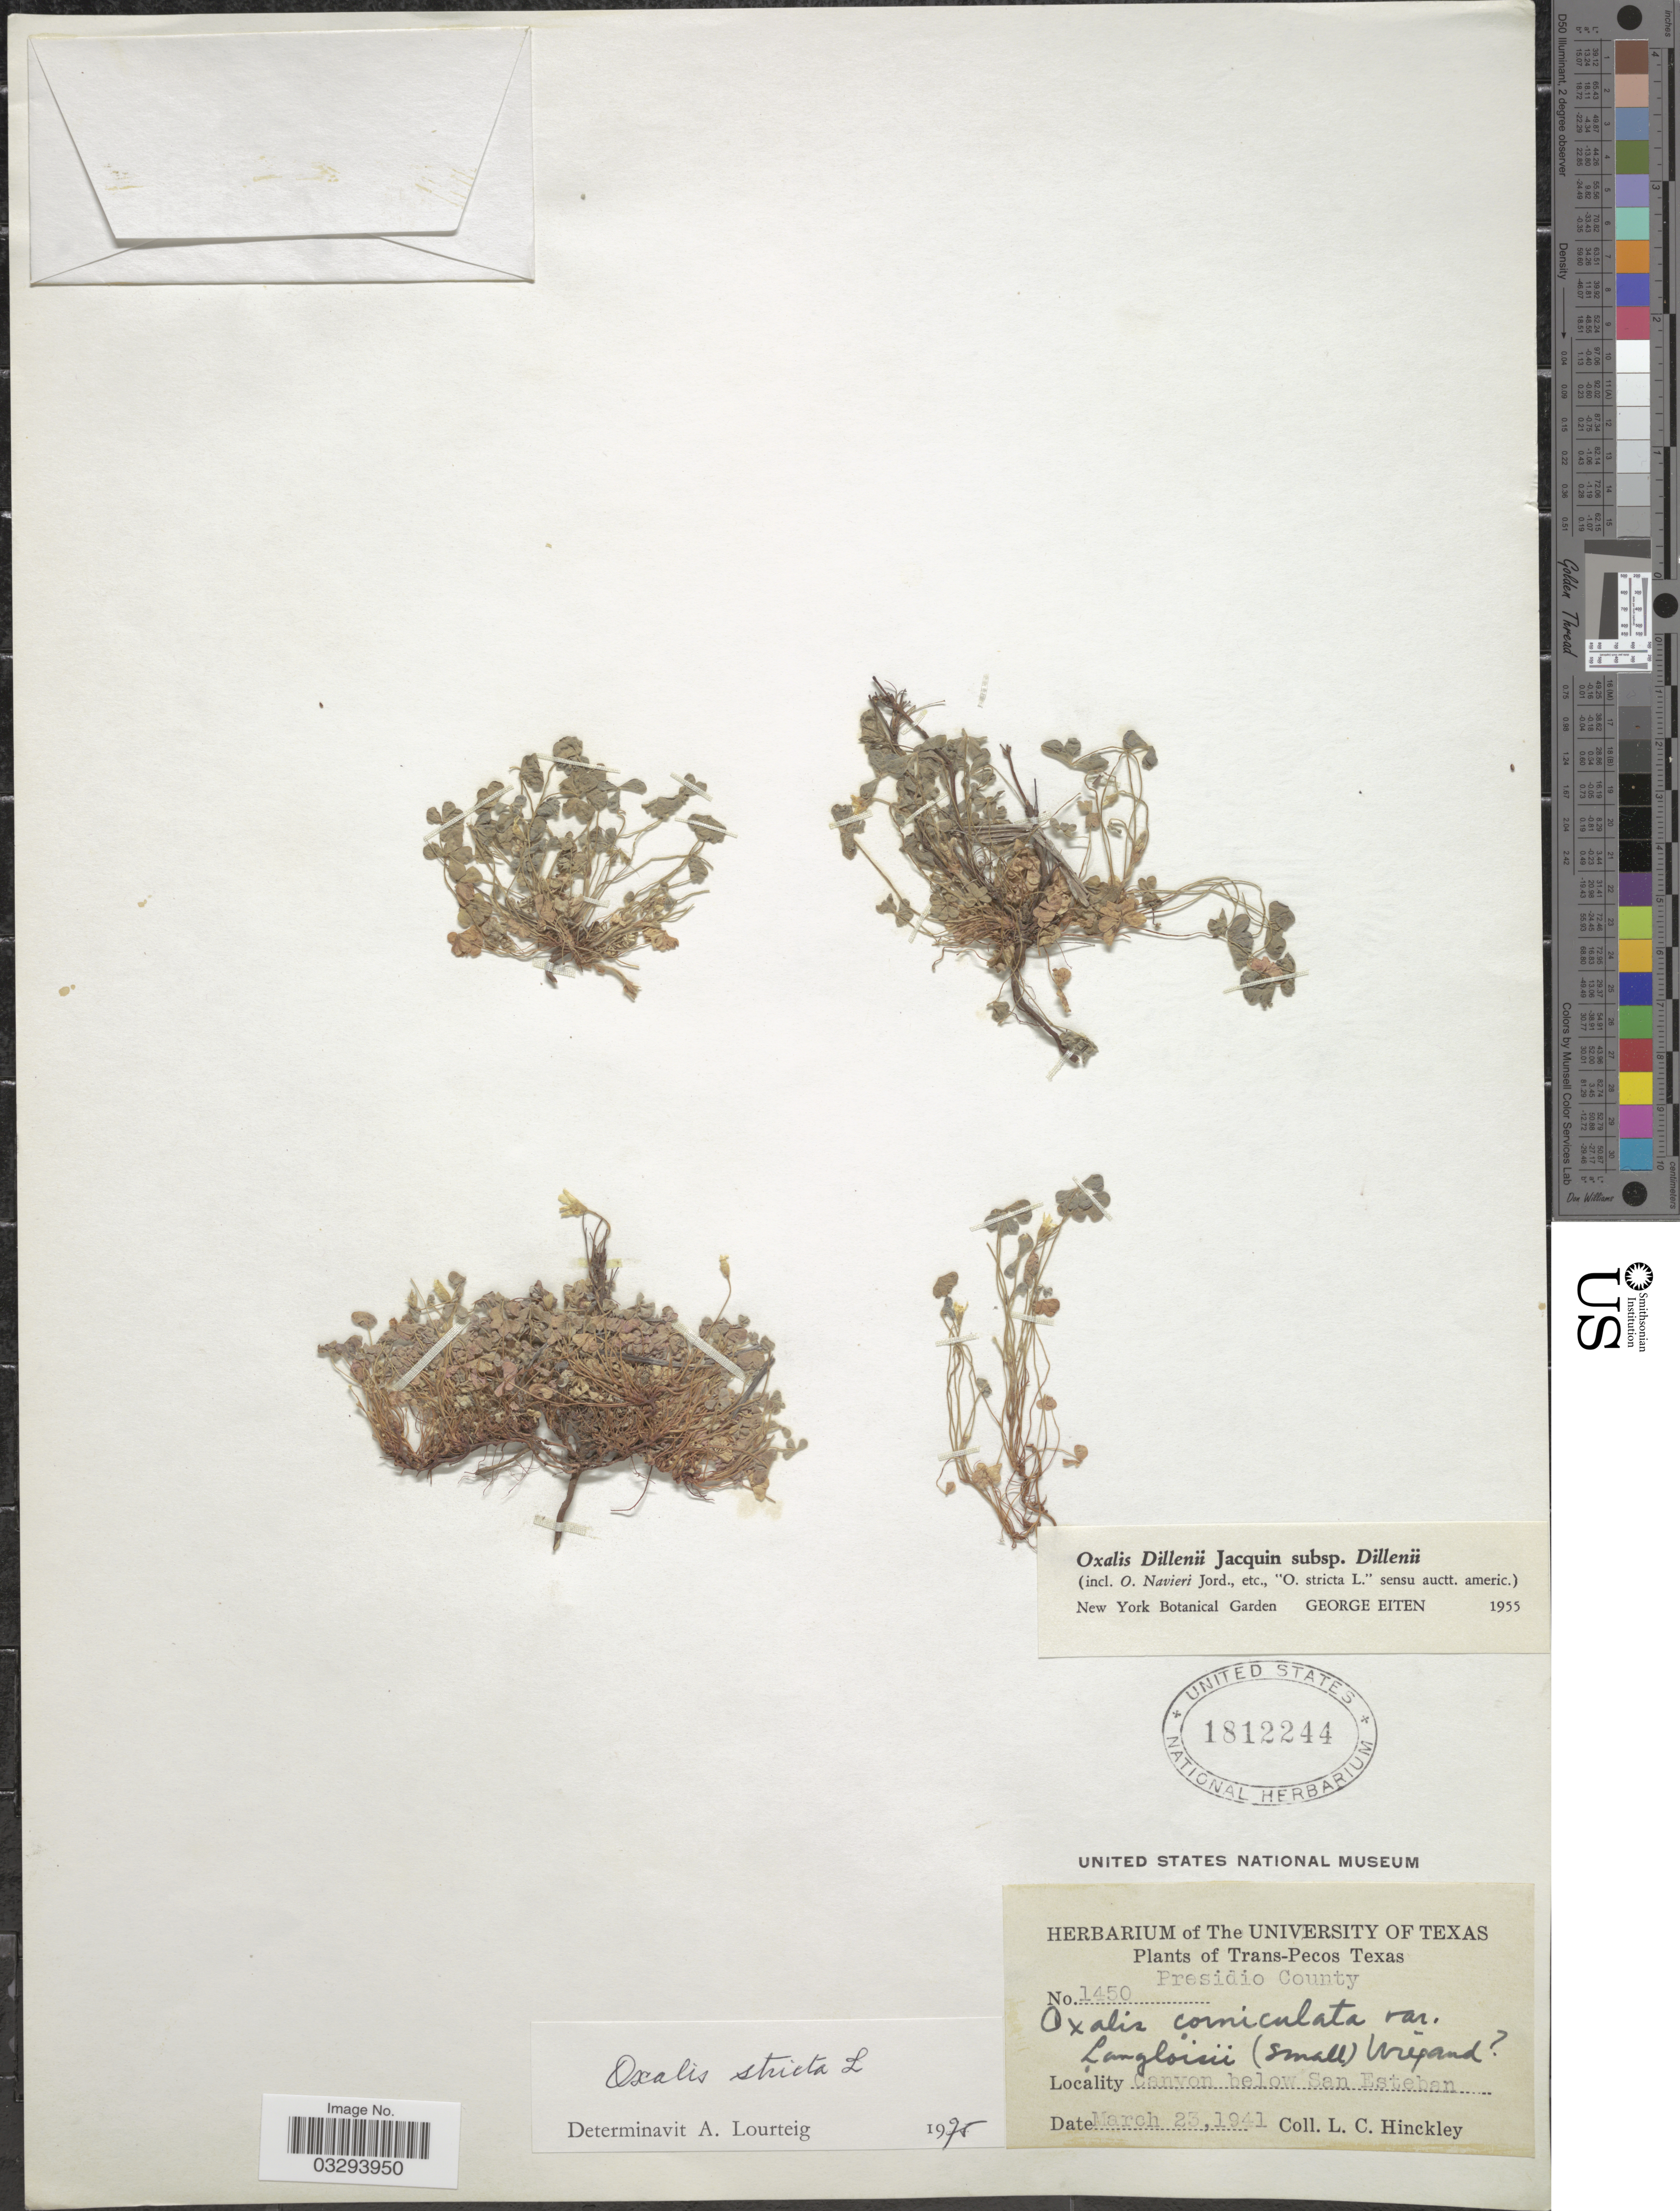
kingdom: Plantae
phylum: Tracheophyta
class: Magnoliopsida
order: Oxalidales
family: Oxalidaceae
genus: Oxalis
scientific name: Oxalis stricta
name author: L.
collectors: L. Hinckley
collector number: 1450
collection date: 1941-03-23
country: United States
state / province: Texas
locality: Trans-Pecos Texas. Presidio County. Canyon below San Esteban.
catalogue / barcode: US 1812244